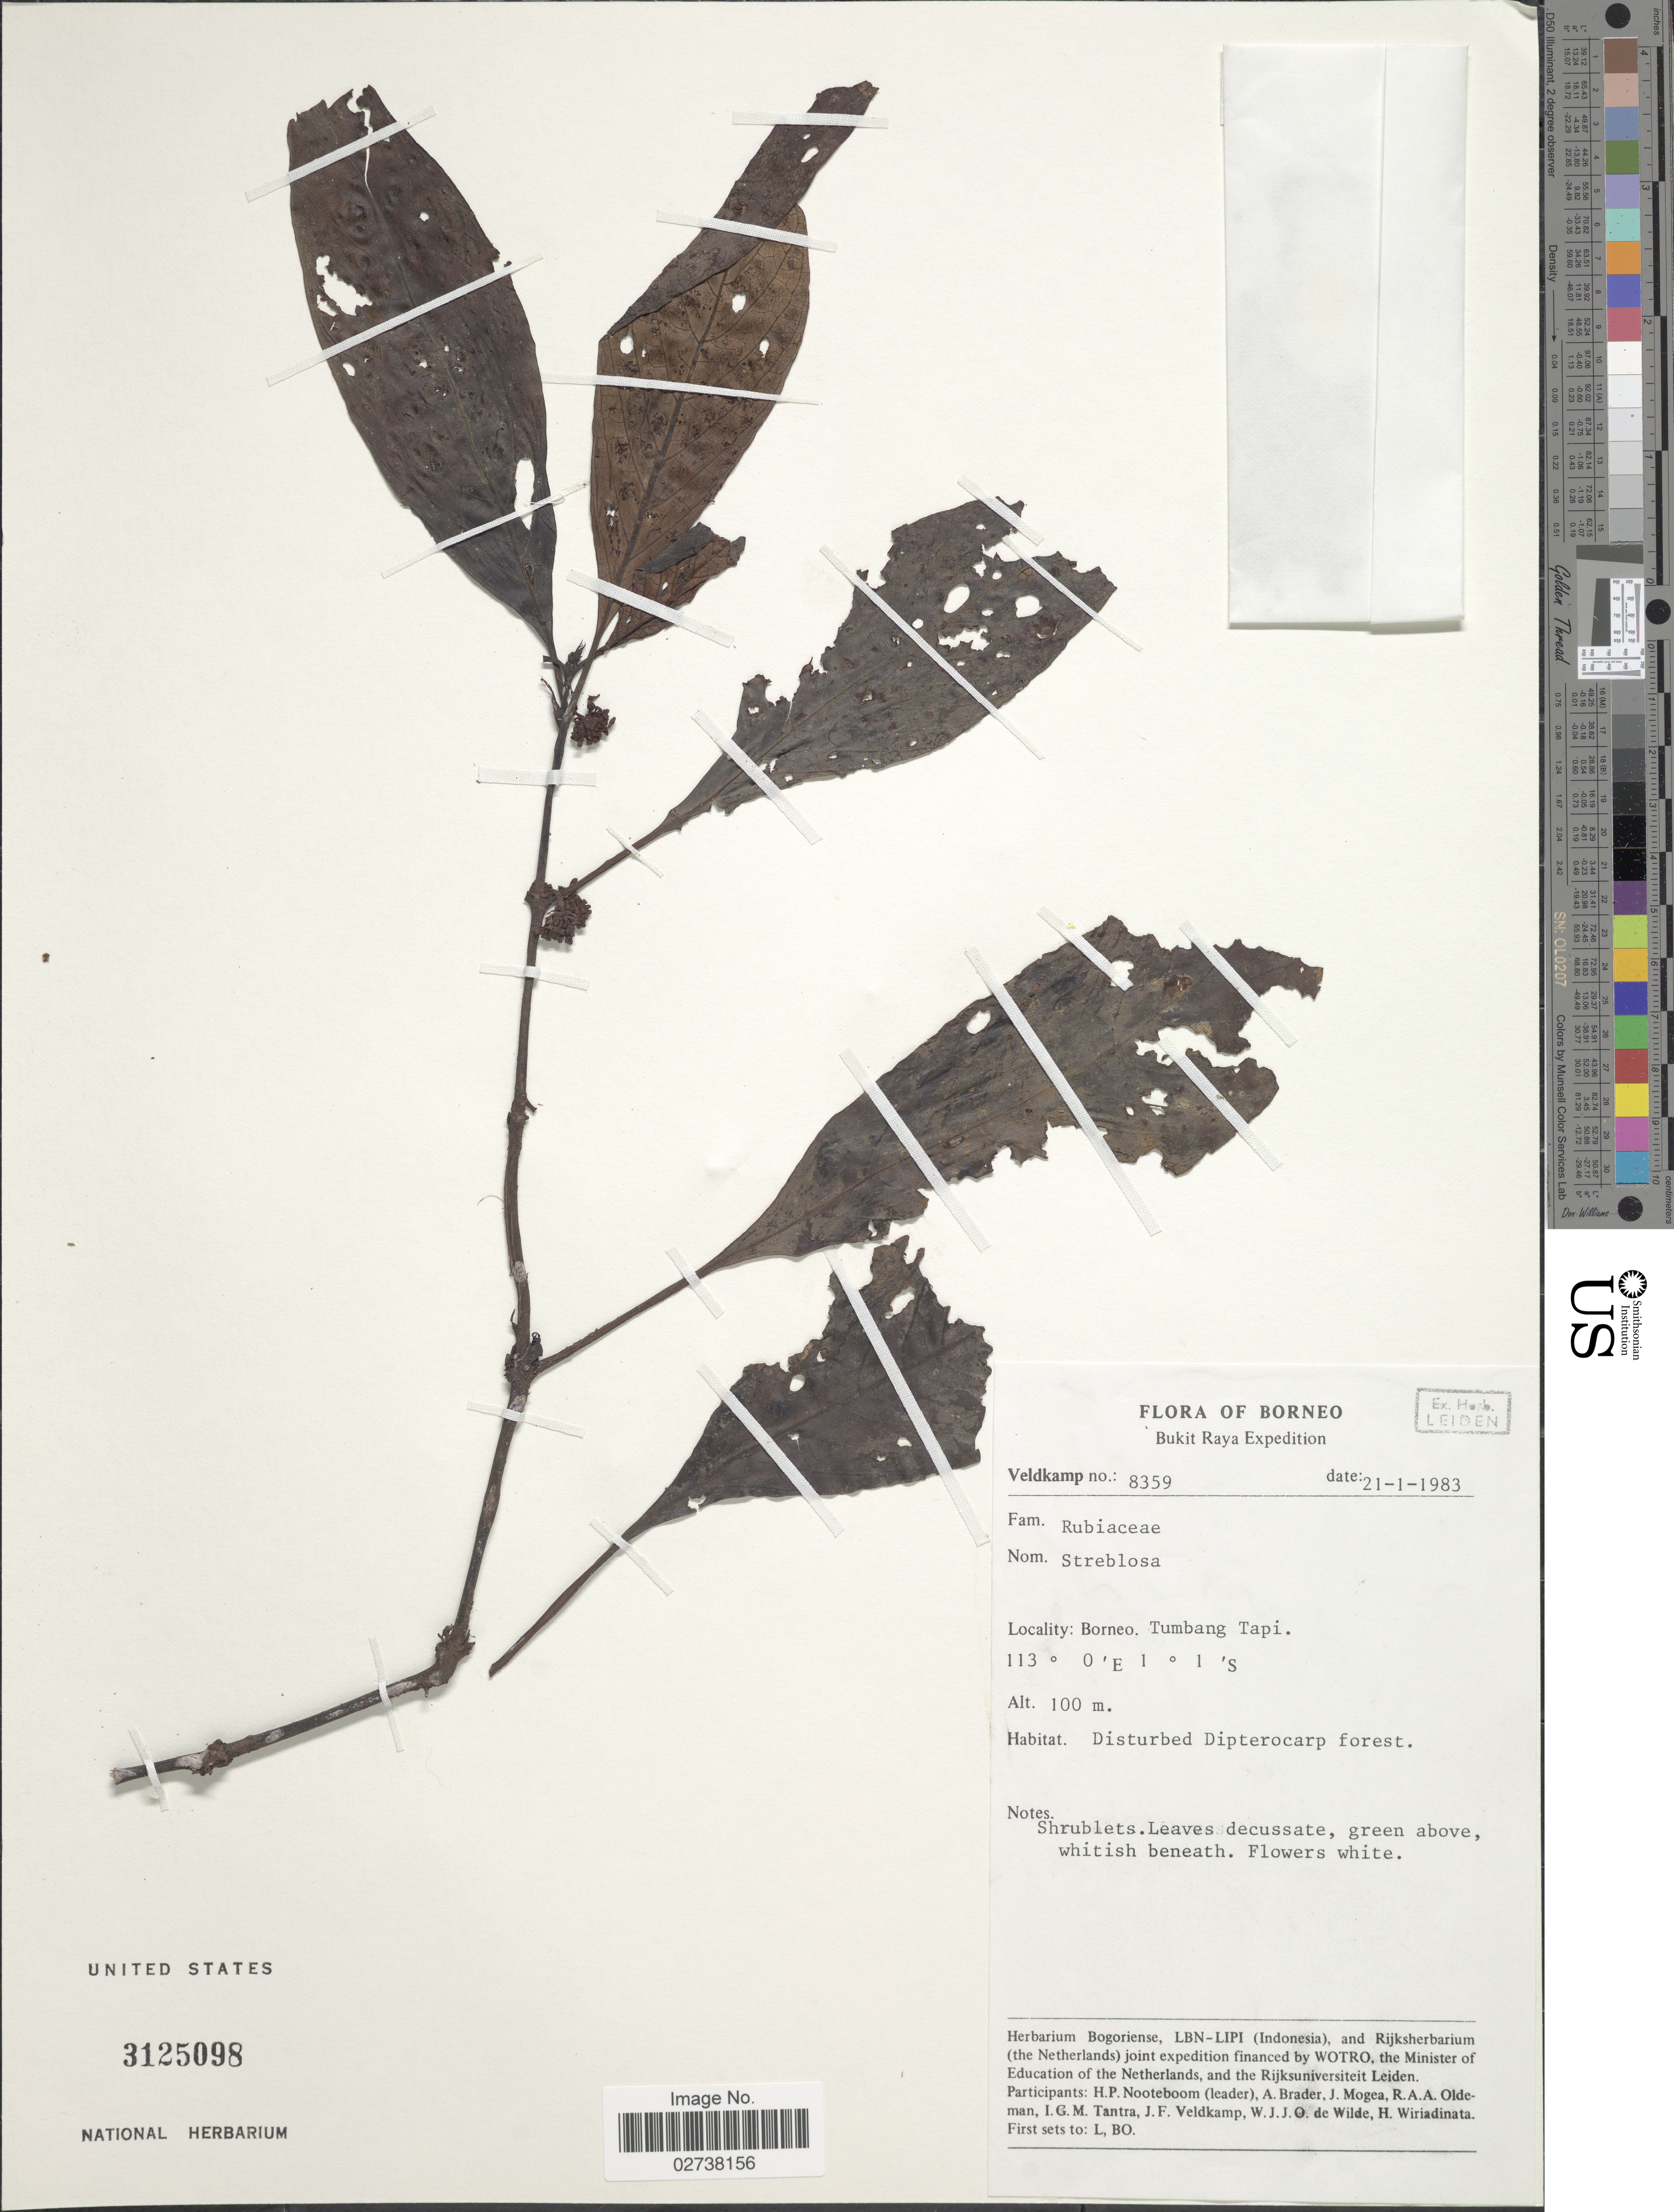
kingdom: Plantae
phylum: Tracheophyta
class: Magnoliopsida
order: Gentianales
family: Rubiaceae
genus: Streblosa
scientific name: Streblosa sp.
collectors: J. F. Veldkamp, H. P. Nooteboom, A. Brader, J. Mogea & et al.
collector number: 8359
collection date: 1983-01-21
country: Indonesia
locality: Borneo, Tumbang Tapi, Bukit Raya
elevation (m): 100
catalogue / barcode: US 3125098